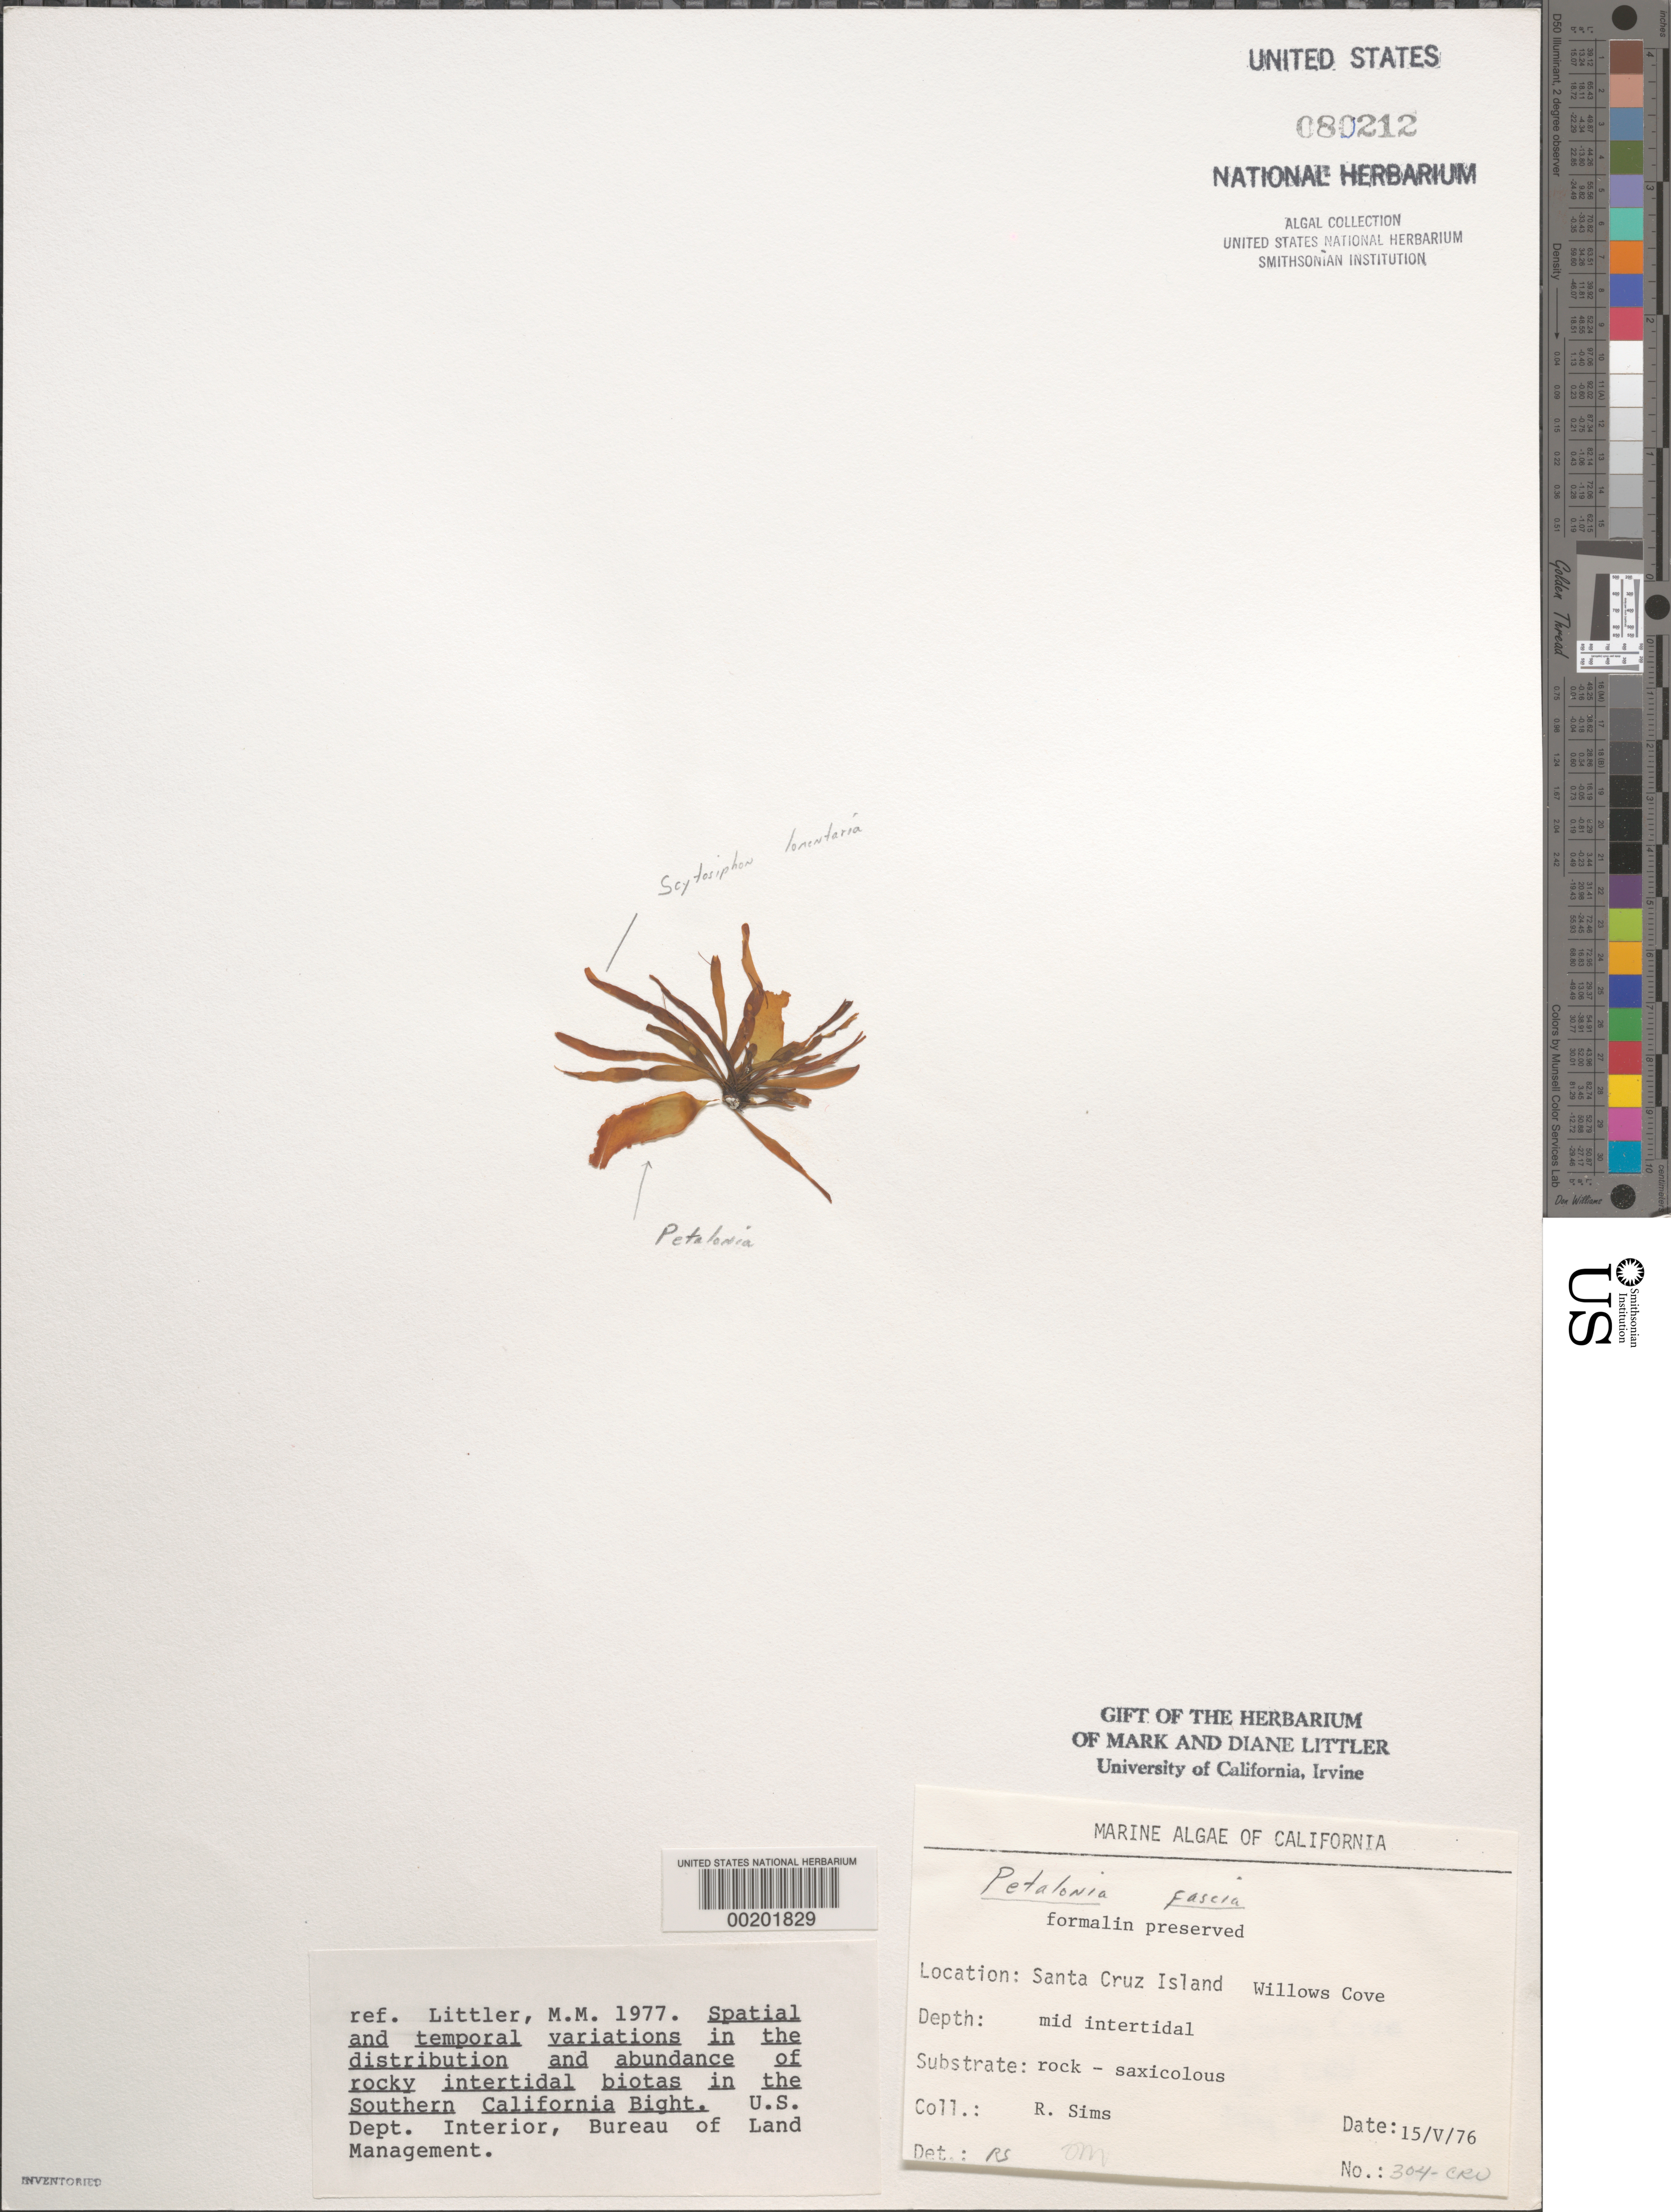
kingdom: Chromista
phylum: Ochrophyta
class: Phaeophyceae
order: Scytosiphonales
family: Scytosiphonaceae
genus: Petalonia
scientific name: Petalonia fascia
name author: (O.F. Müller) Kuntze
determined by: Sims, Robert H.; Murray, S. N.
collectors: R. H. Sims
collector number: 304-cru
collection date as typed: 15 May 1976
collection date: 1976-05-15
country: United States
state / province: California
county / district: Santa Barbara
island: Santa Cruz Island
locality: Willows Anchorage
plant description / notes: BLM-SOCALBIGHT Rocky Intertidal Survey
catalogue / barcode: US 80212